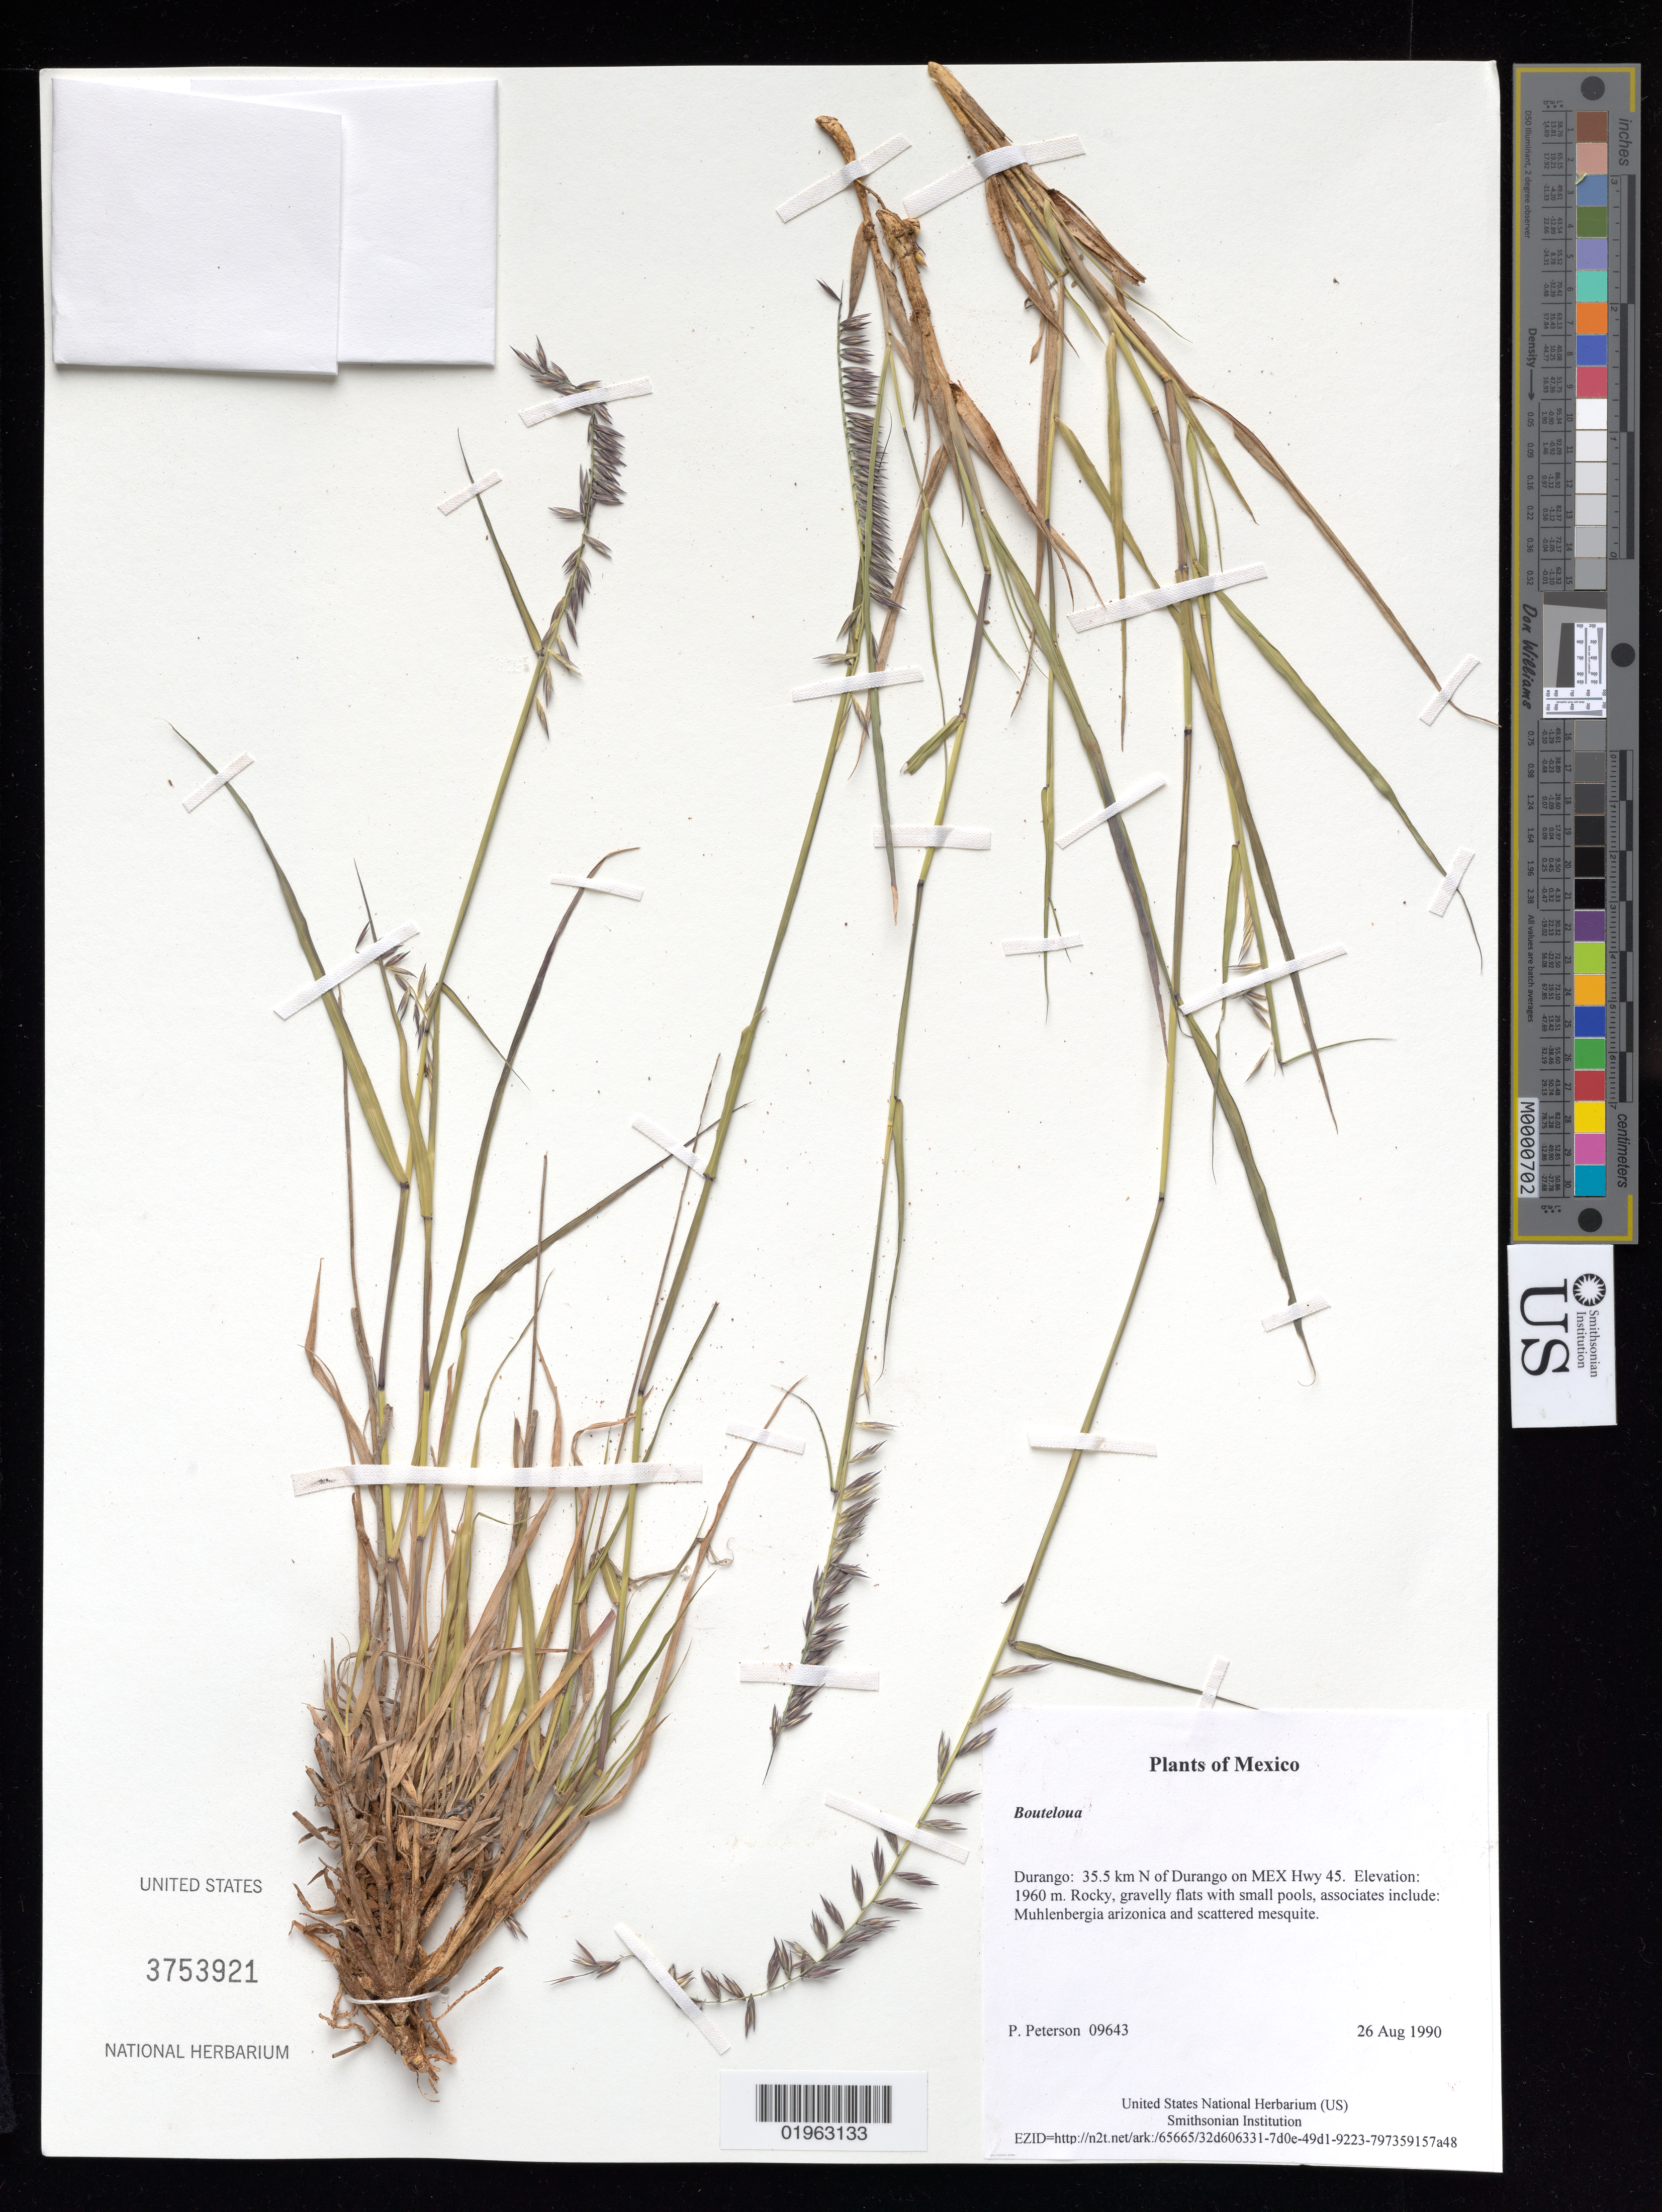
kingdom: Plantae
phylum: Tracheophyta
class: Liliopsida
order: Poales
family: Poaceae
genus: Bouteloua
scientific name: Bouteloua sp.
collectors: P. M. Peterson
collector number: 09643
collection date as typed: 26 Aug 1990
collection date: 1990-08-26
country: Mexico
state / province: Durango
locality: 35.5 km N of Durango on MEX Hwy 45.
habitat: Rocky, gravelly flats with small pools, associates include: Muhlenbergia arizonica and scattered mesquite.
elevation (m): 1960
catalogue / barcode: US 3753921